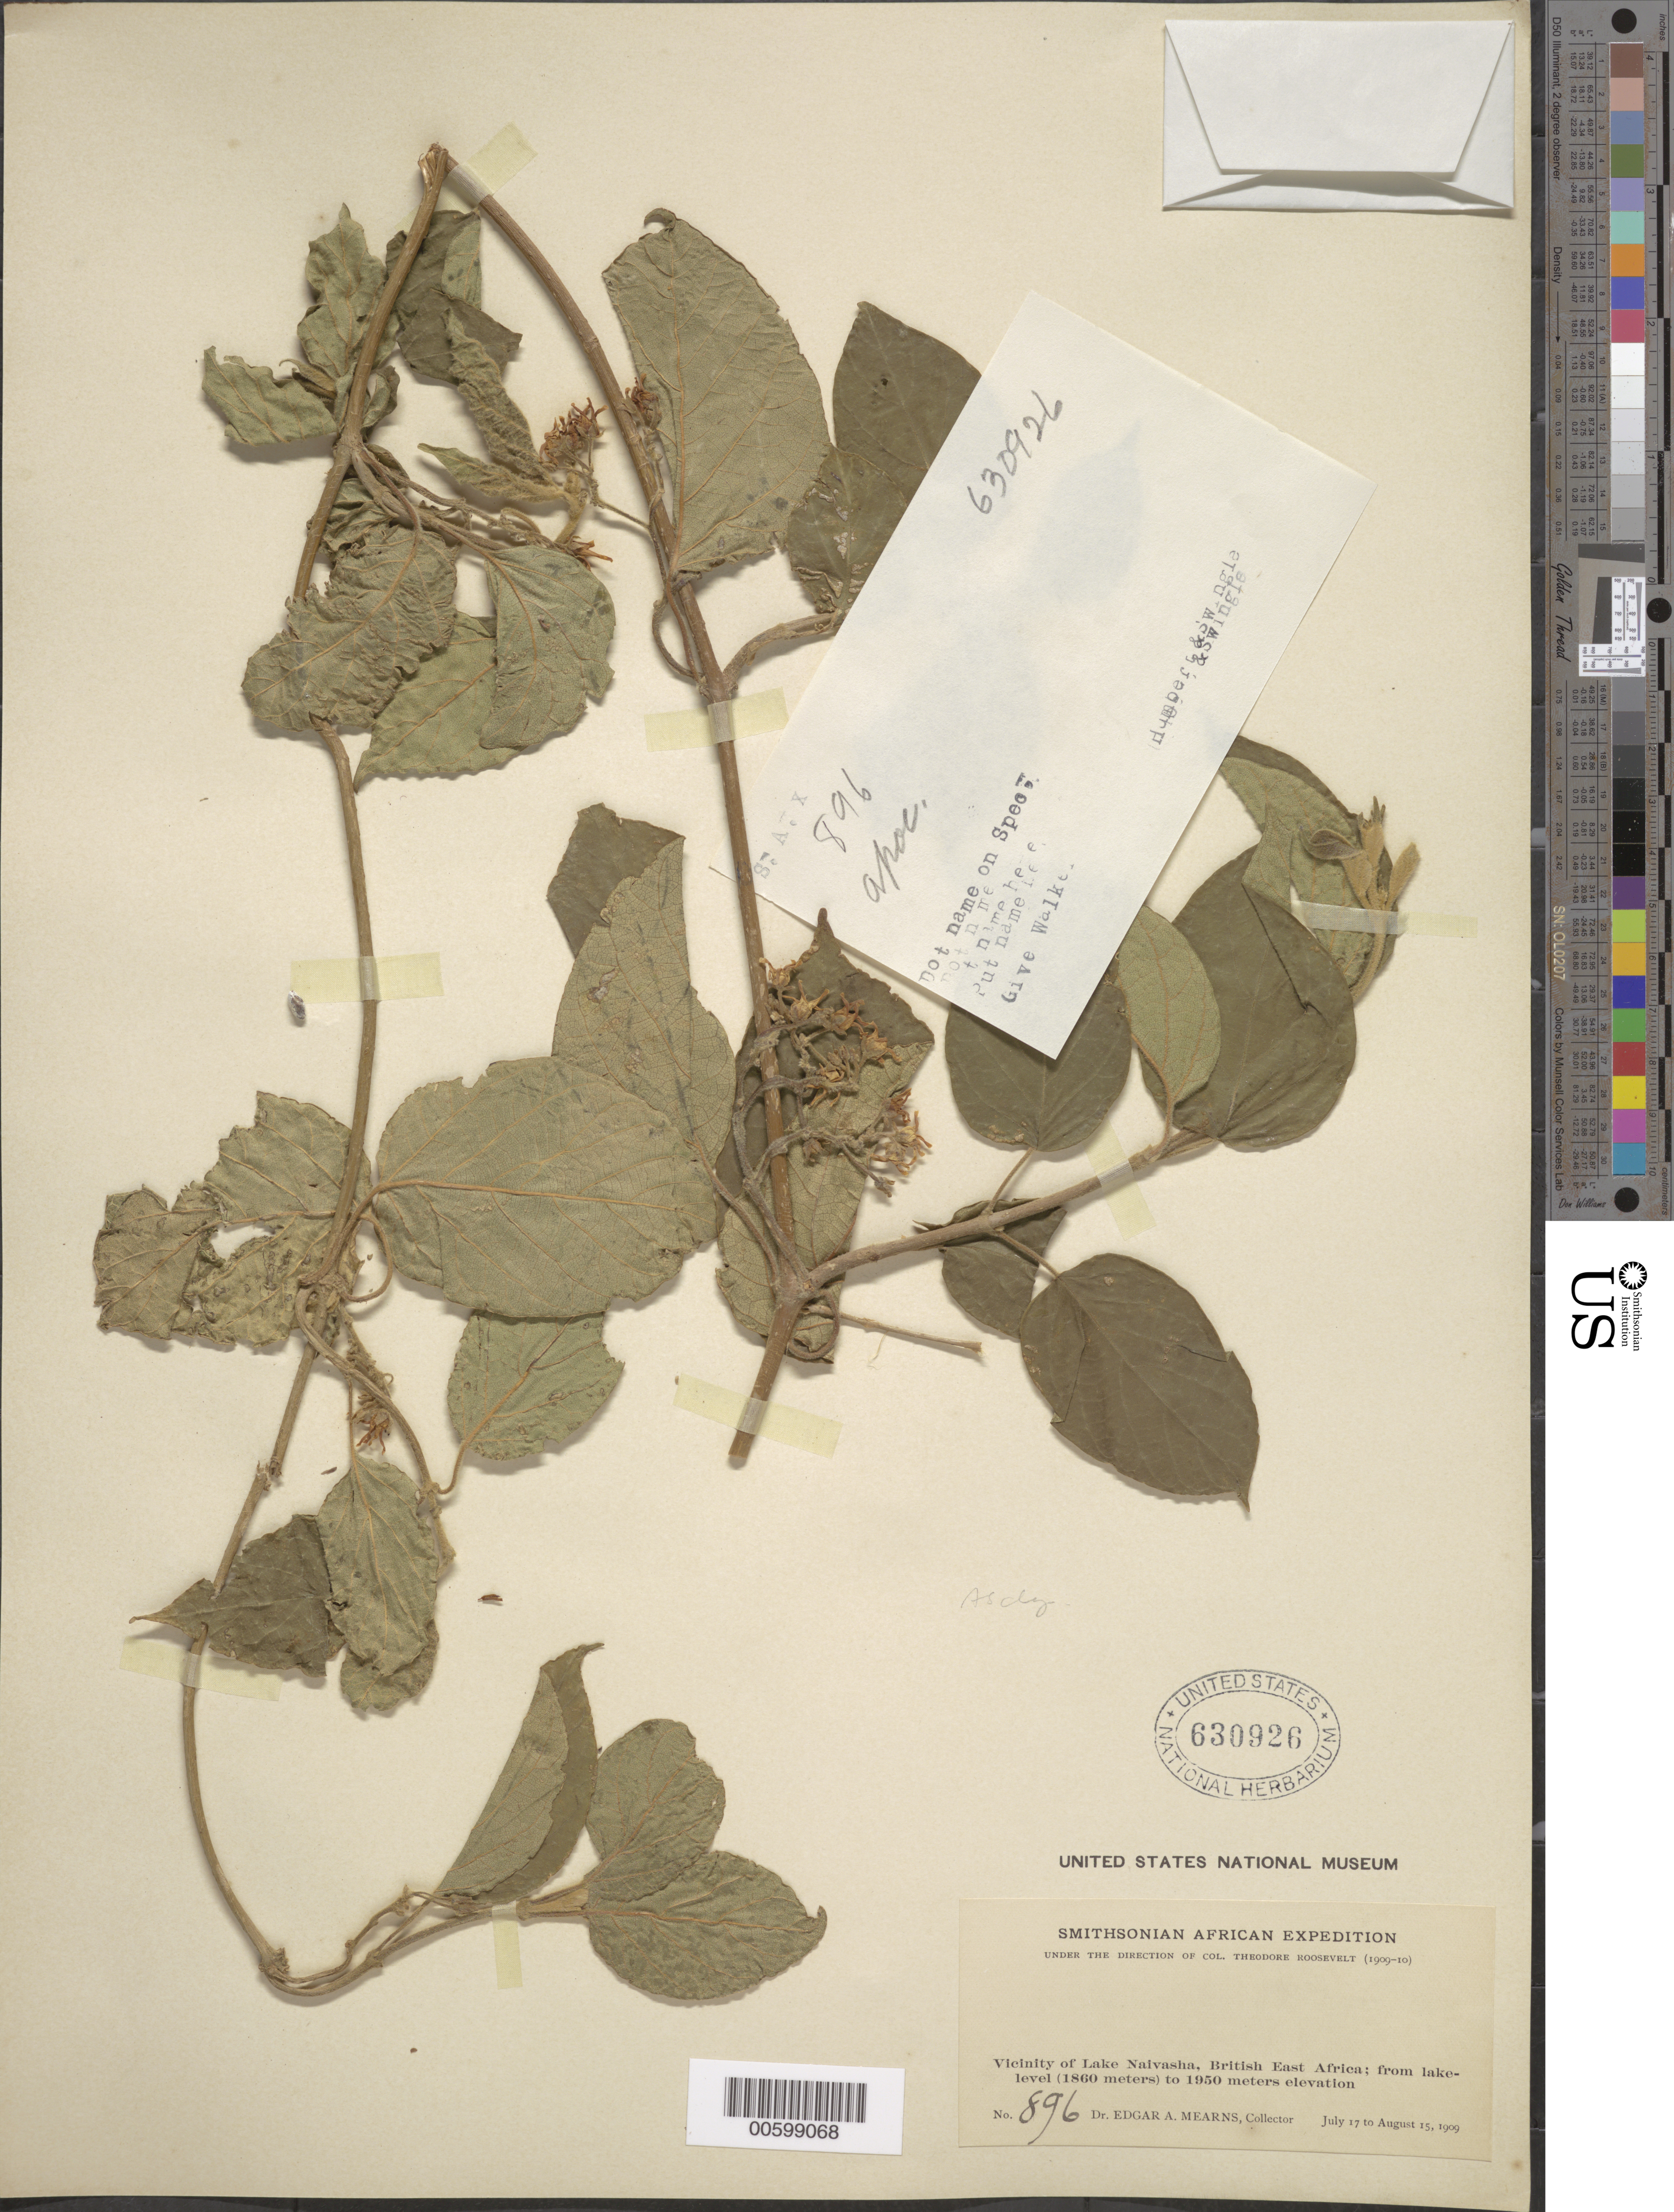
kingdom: Plantae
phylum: Tracheophyta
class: Magnoliopsida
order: Gentianales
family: Apocynaceae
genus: Matelea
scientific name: Matelea stenopetala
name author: Sandwith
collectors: E. A. Mearns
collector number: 896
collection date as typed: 17 Jul 1909 to 15 Aug 1909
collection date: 1909-07-17/1909-08-15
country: Kenya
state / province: Nakuru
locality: Vicinity of Lake Naivasha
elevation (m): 1860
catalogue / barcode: US 630926